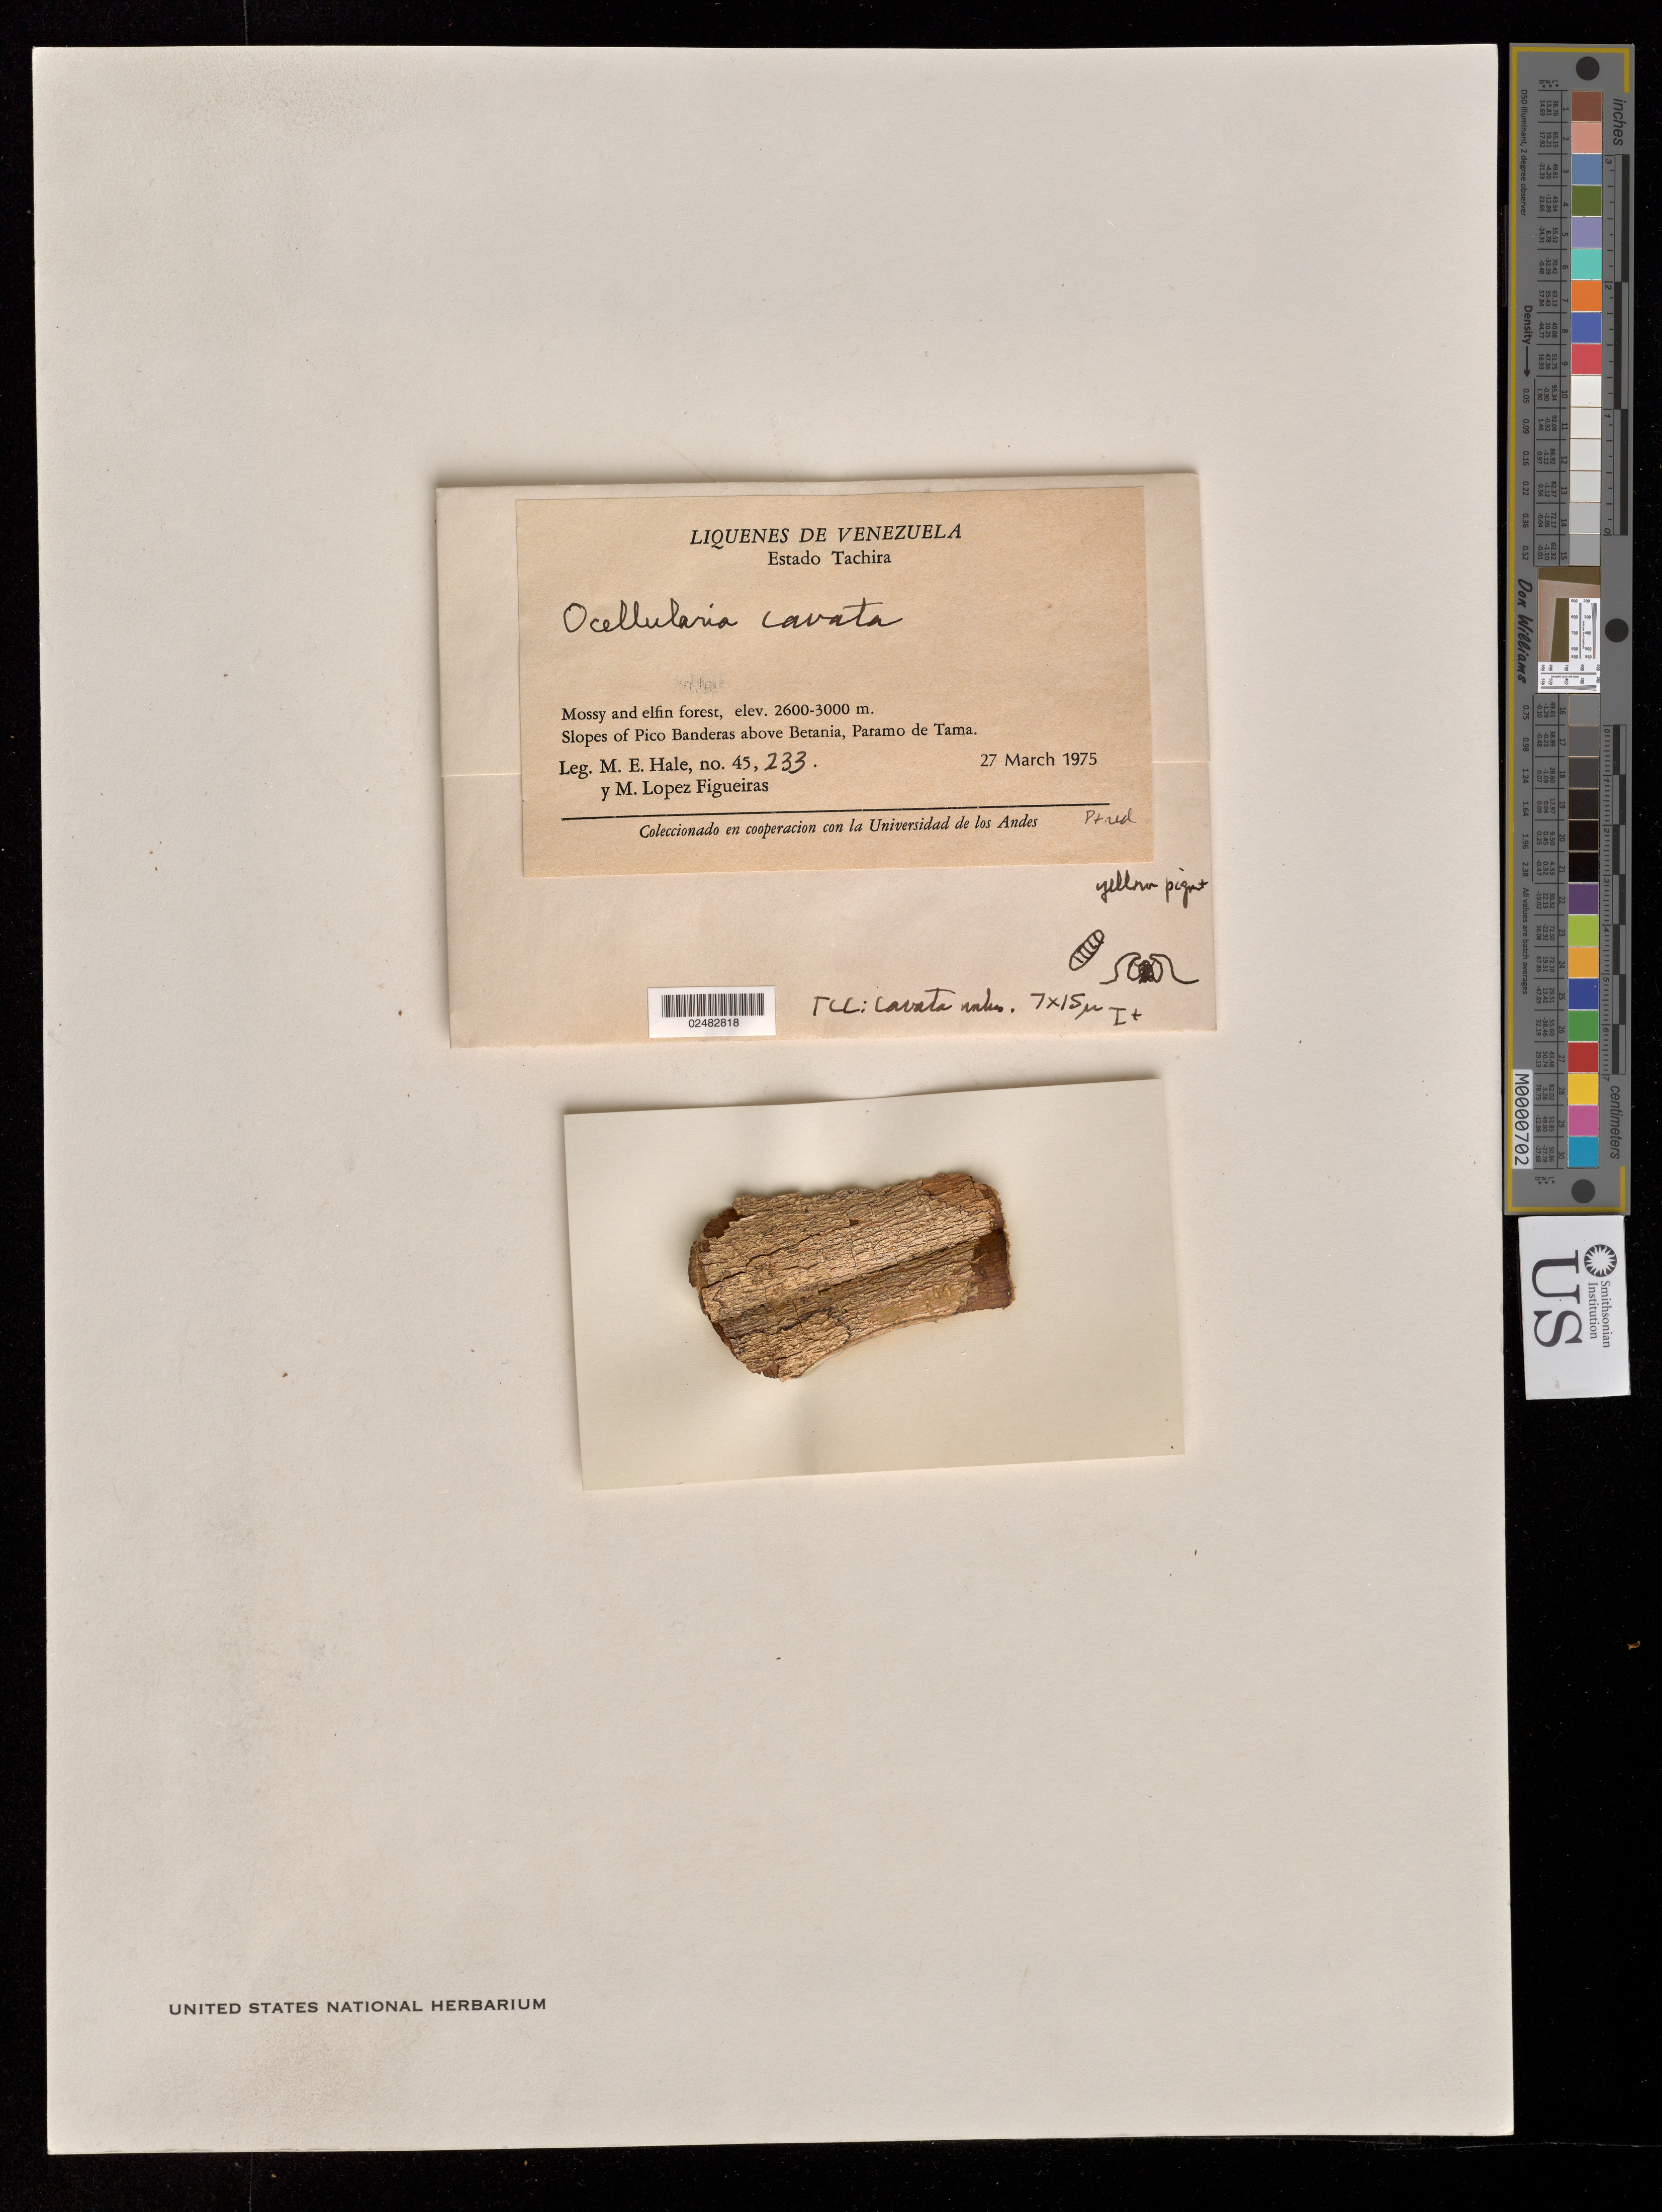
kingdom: Fungi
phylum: Ascomycota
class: Lecanoromycetes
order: Ostropales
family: Graphidaceae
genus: Ocellularia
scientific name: Ocellularia cavata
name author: (Ach.) Müll. Arg.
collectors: M. Hale & M. López Figueiras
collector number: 45233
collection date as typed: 27 Mar 1975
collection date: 1975-03-27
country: Venezuela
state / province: Tachira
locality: Slopes of pico banderas above betania, paramo de tama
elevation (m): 2600